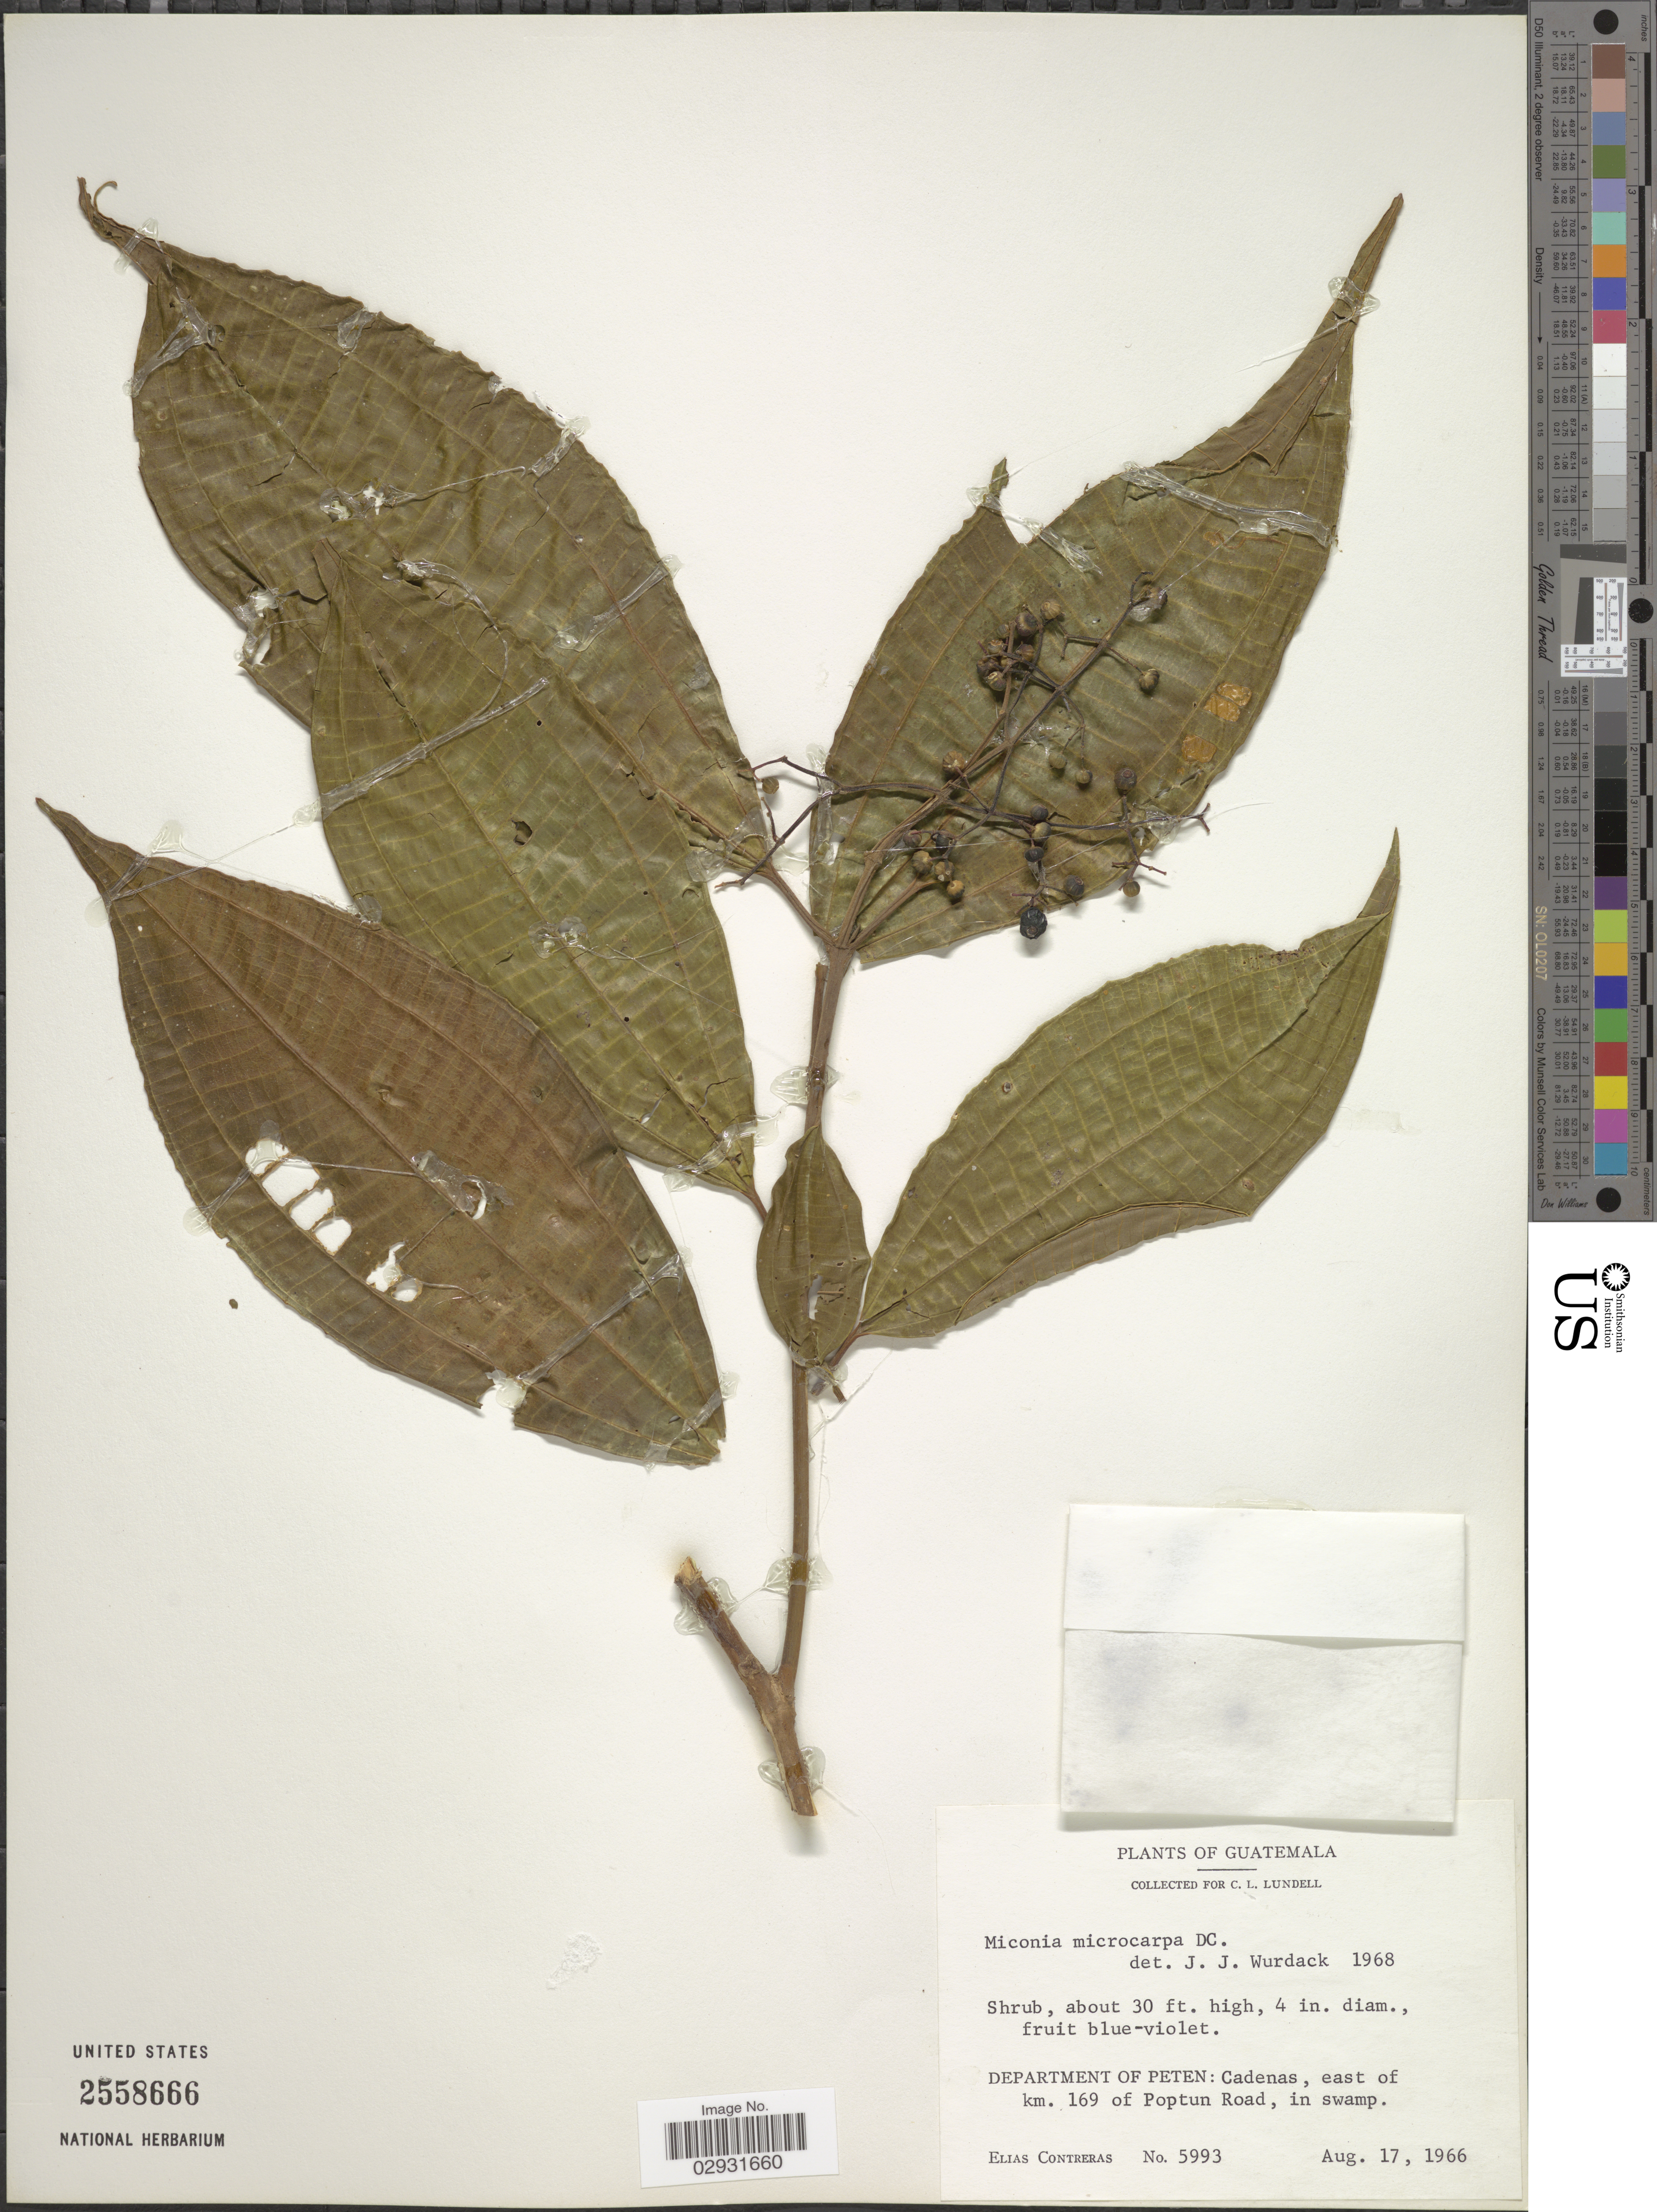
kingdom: Plantae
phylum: Tracheophyta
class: Magnoliopsida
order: Myrtales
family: Melastomataceae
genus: Miconia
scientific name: Miconia affinis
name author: DC.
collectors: E. Contreras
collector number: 5993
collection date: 1966-08-17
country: Guatemala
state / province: El Petén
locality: Department of Peten: Cadenas, east of km. 169 of Poptun Road.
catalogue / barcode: US 2558666